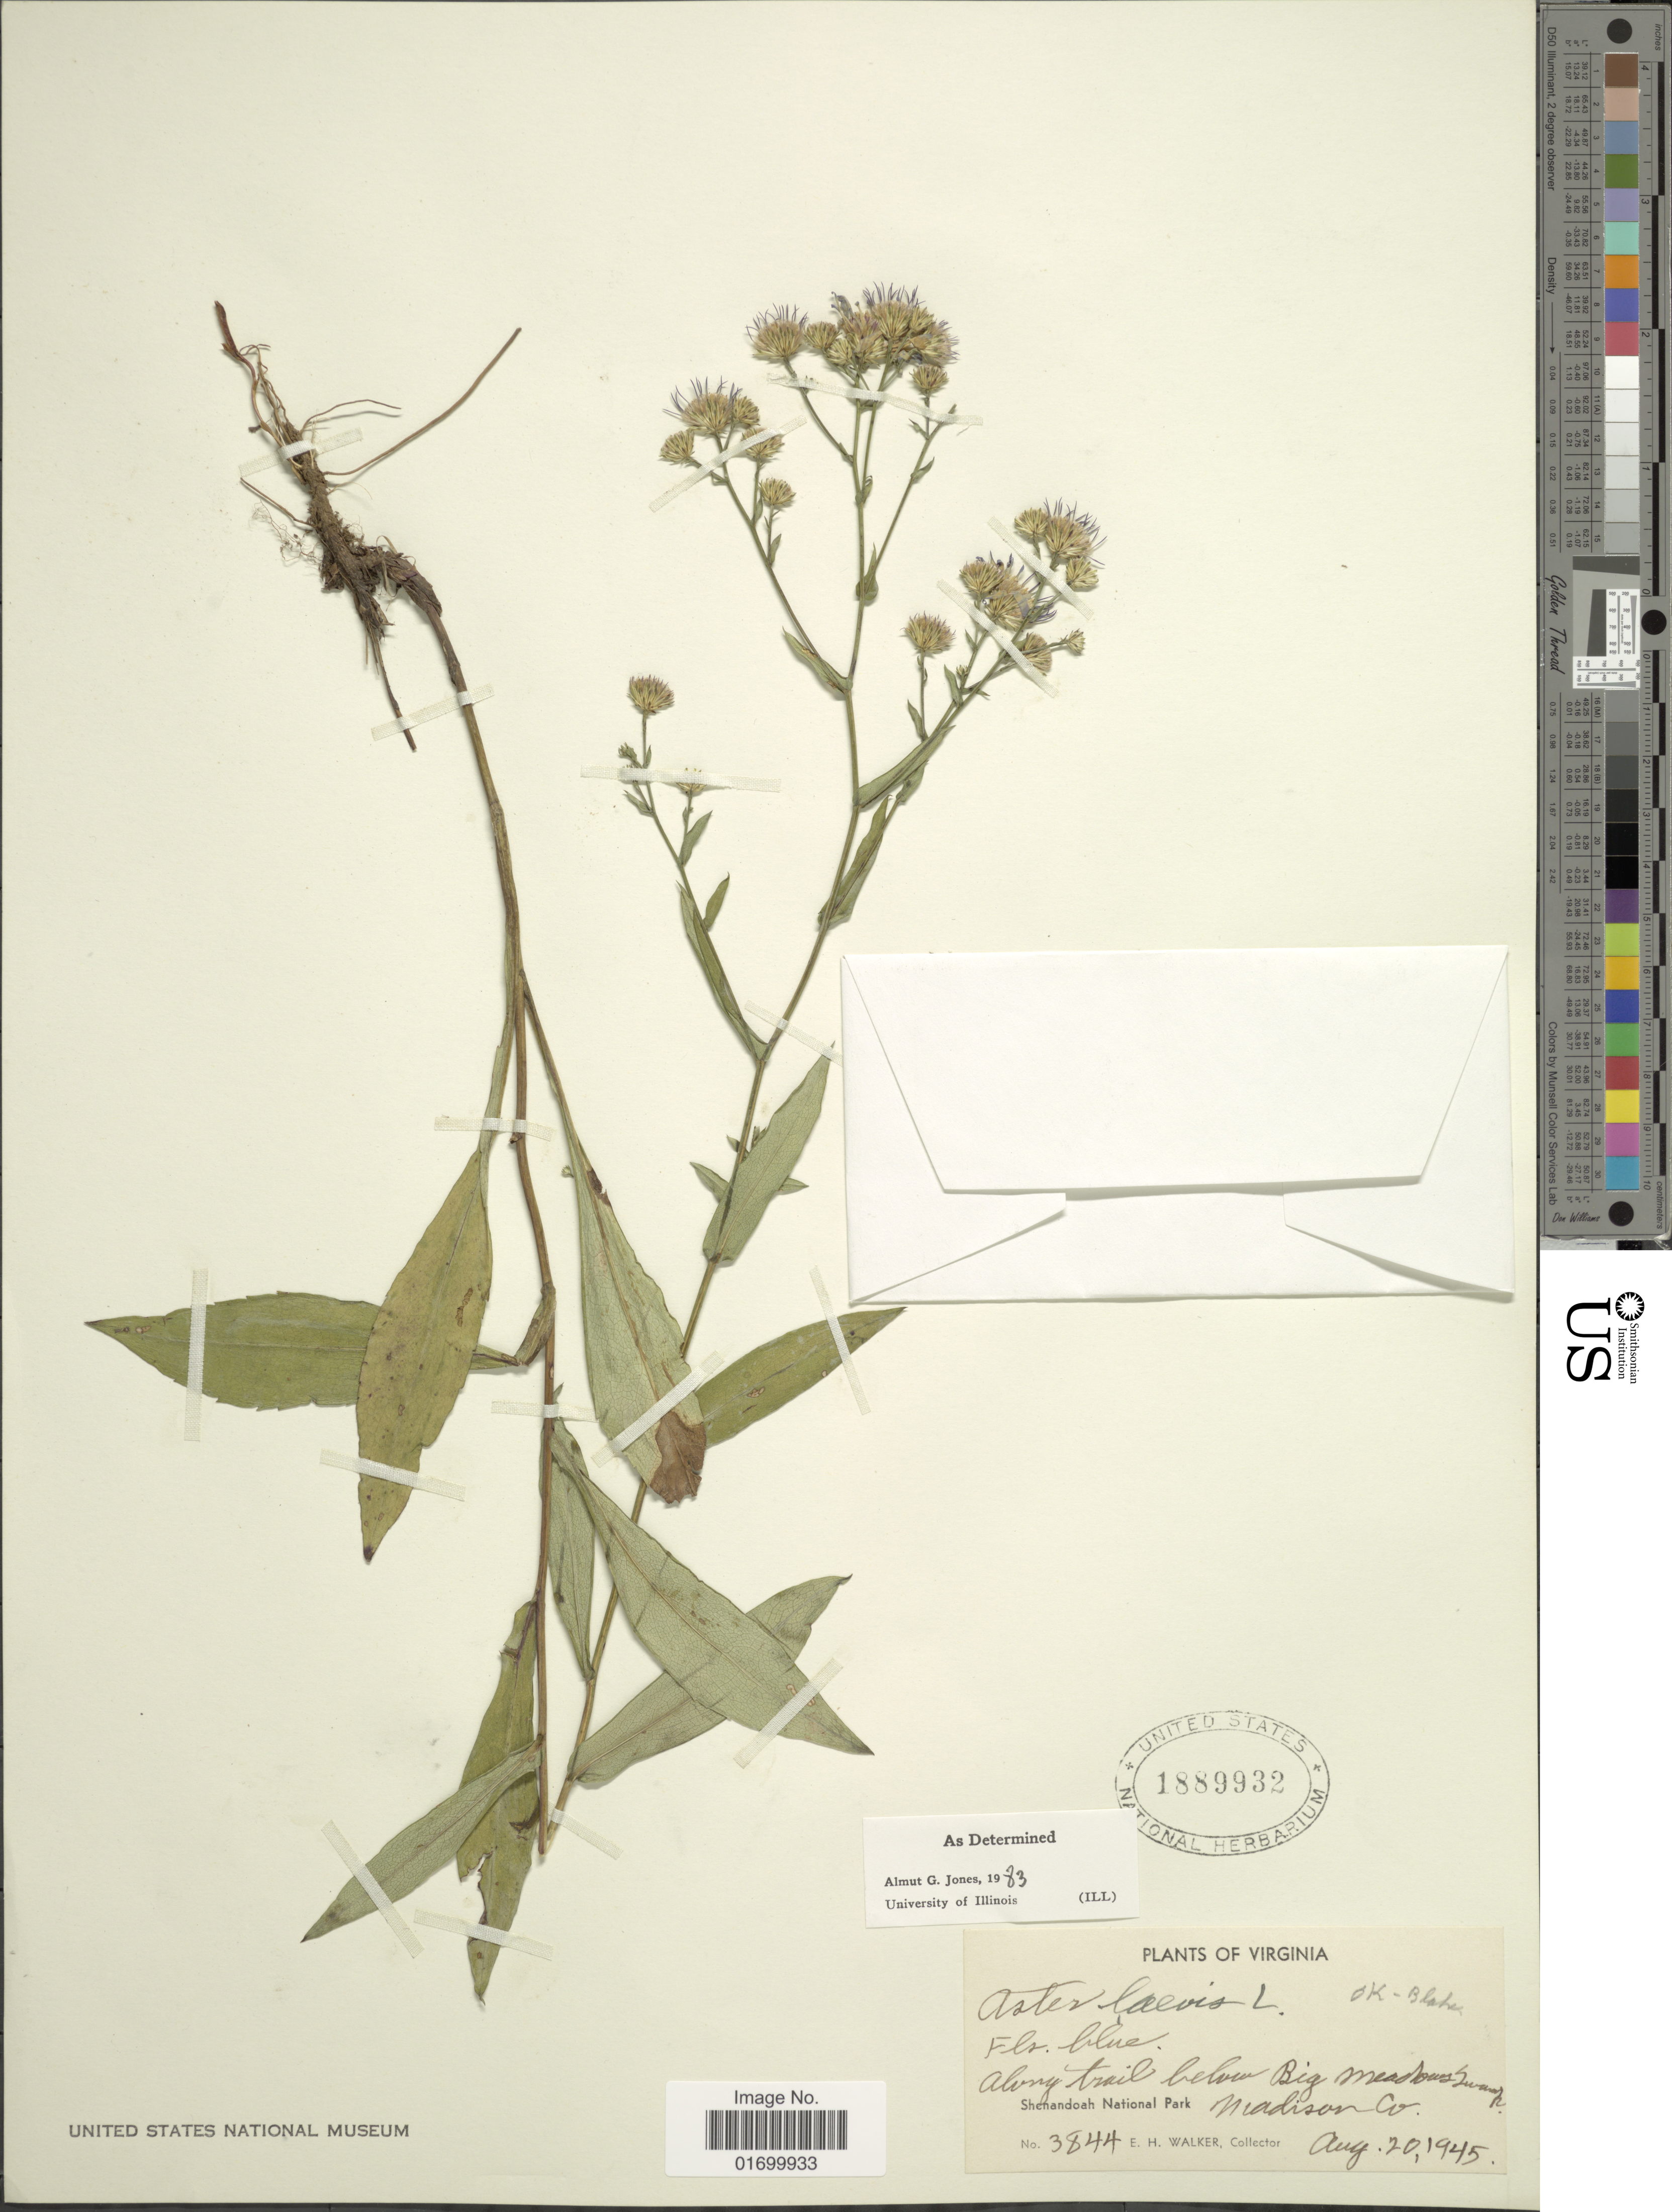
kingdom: Plantae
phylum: Tracheophyta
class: Magnoliopsida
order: Asterales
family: Asteraceae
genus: Symphyotrichum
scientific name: Symphyotrichum laeve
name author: (L.) Á. Löve & D. Löve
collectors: E. H. Walker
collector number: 3844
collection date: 1945-08-20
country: United States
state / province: Virginia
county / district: Madison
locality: Along trail below Big Meadows Swamp, Shenandoah National Park, Madison Co.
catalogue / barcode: US 1889932